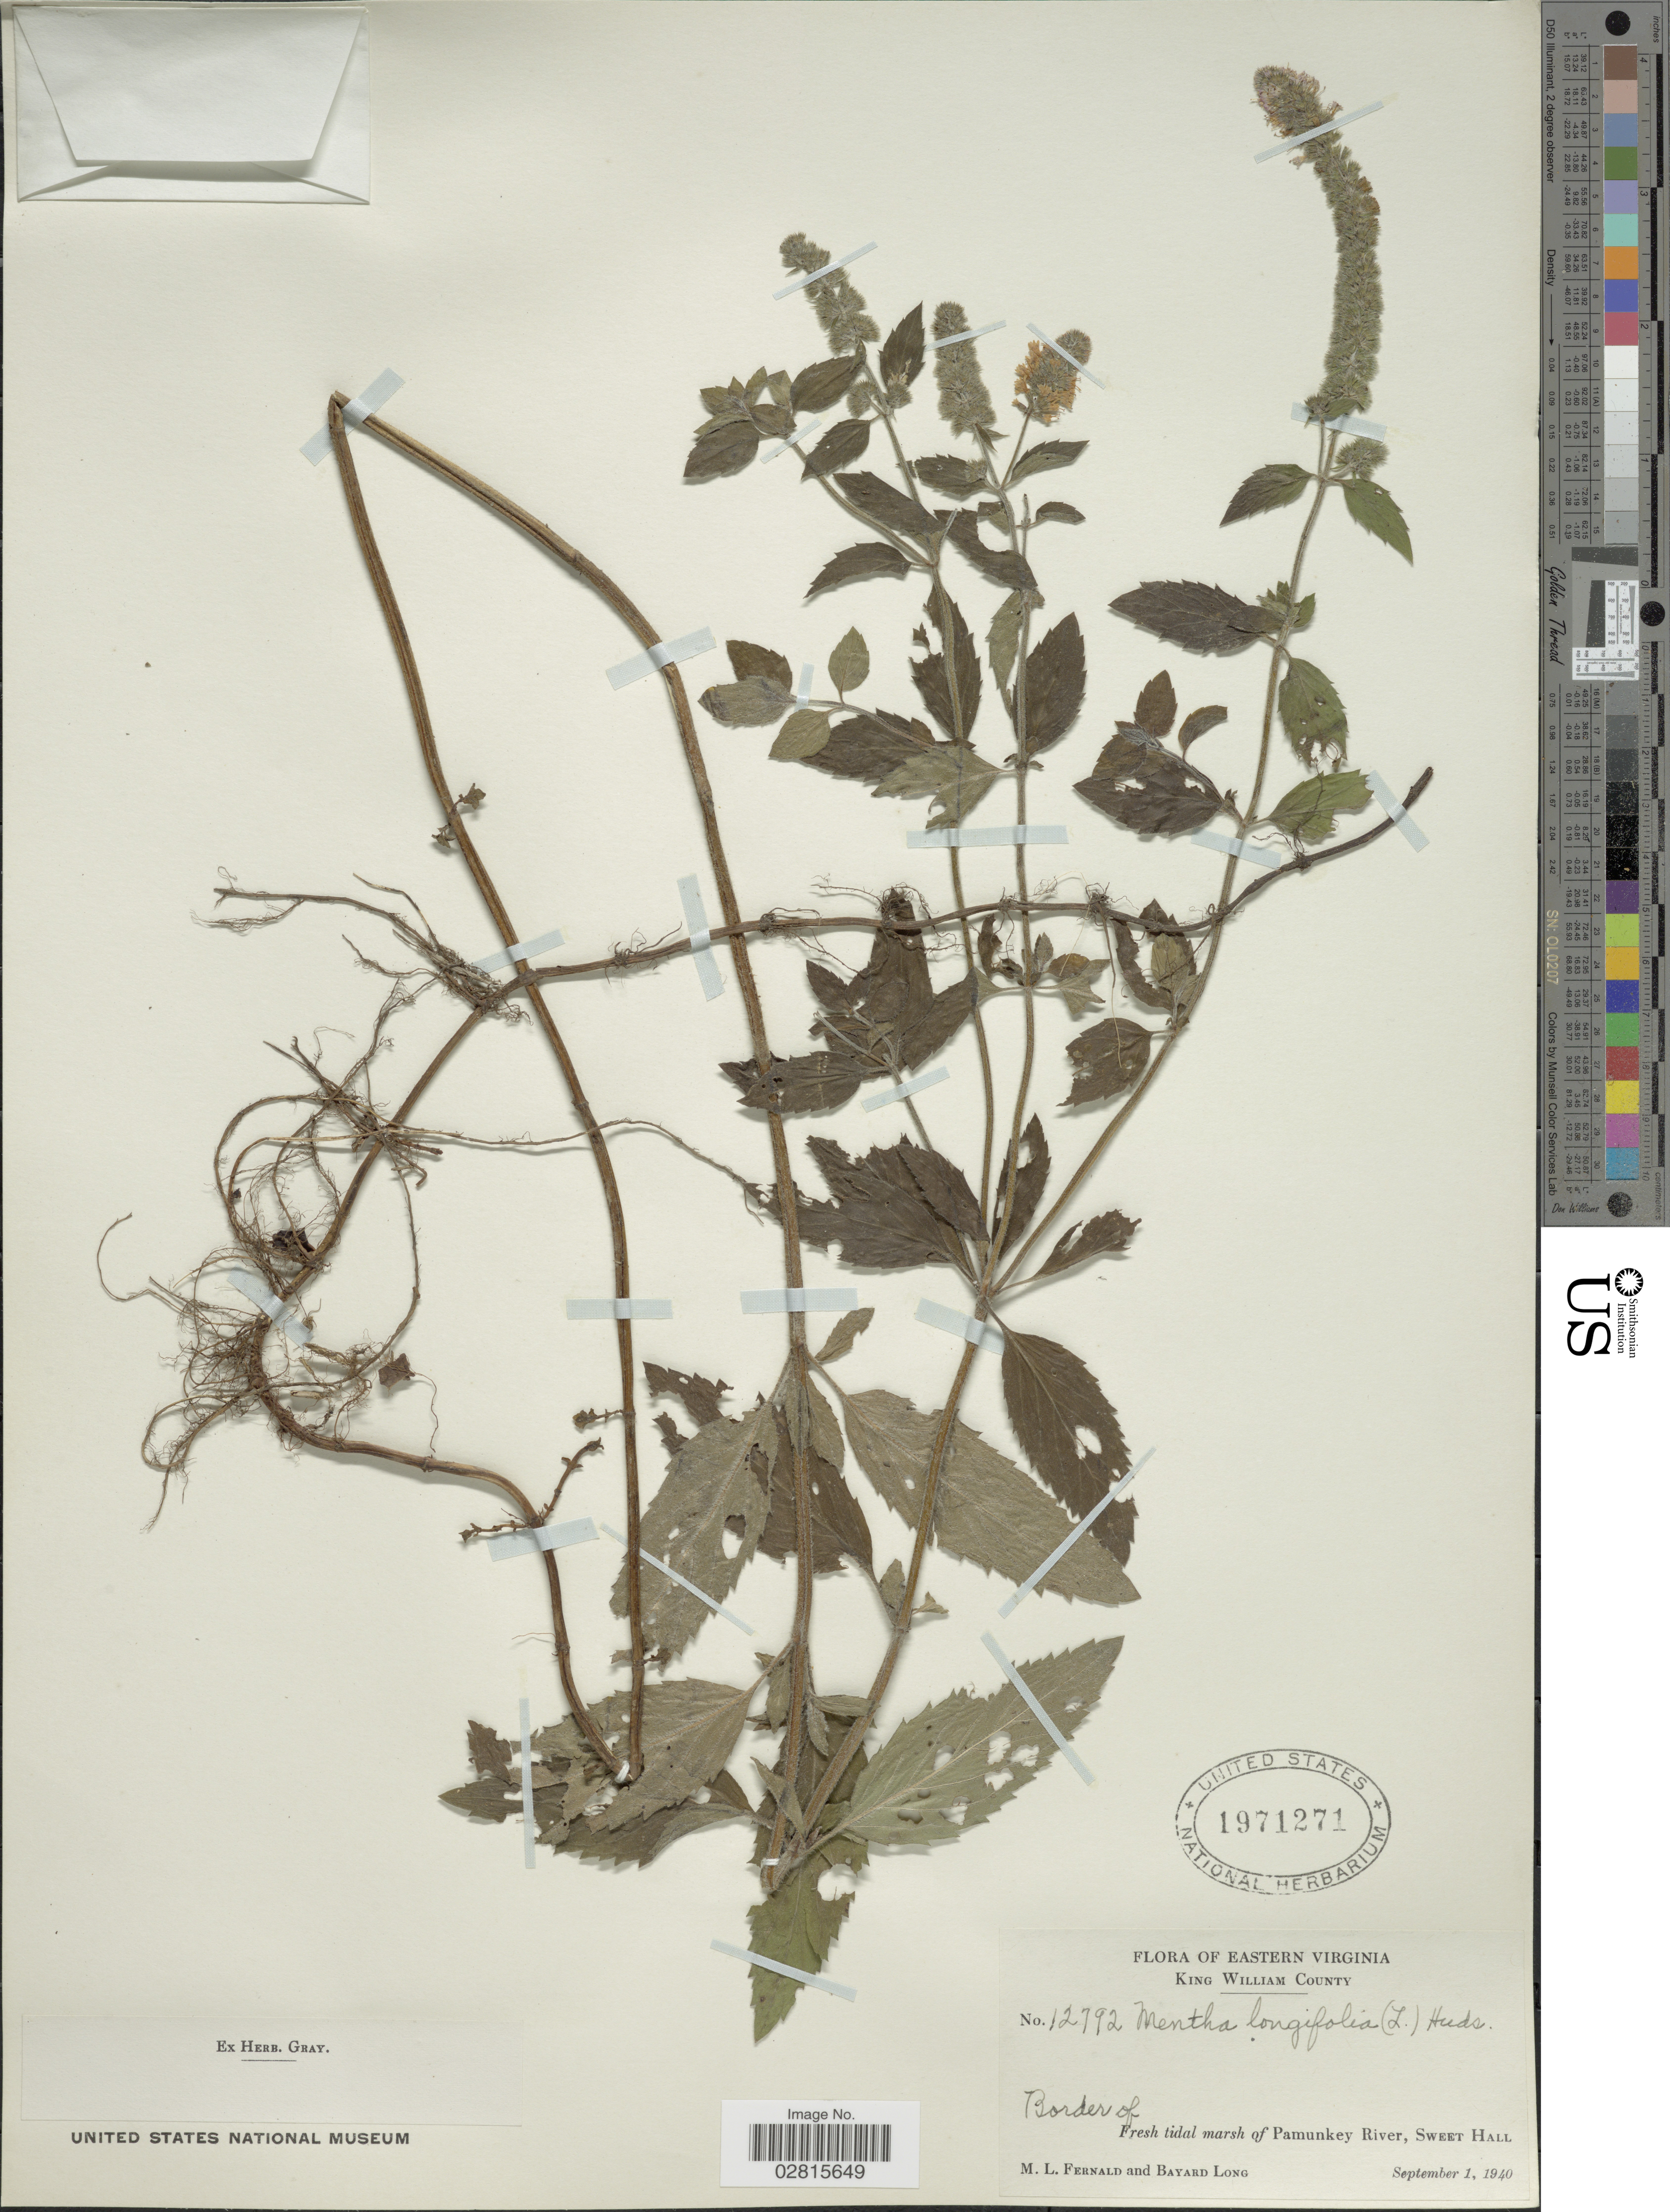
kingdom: Plantae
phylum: Tracheophyta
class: Magnoliopsida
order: Lamiales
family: Lamiaceae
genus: Mentha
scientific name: Mentha longifolia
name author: (L.) L.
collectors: M. L. Fernald & B. Long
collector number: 12792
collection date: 1940-09-01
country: United States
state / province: Virginia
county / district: King William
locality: Eastern Virginia, King William County, border of Fresh tidal marsh of Pamunkey River, Sweet Hall.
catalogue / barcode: US 1971271